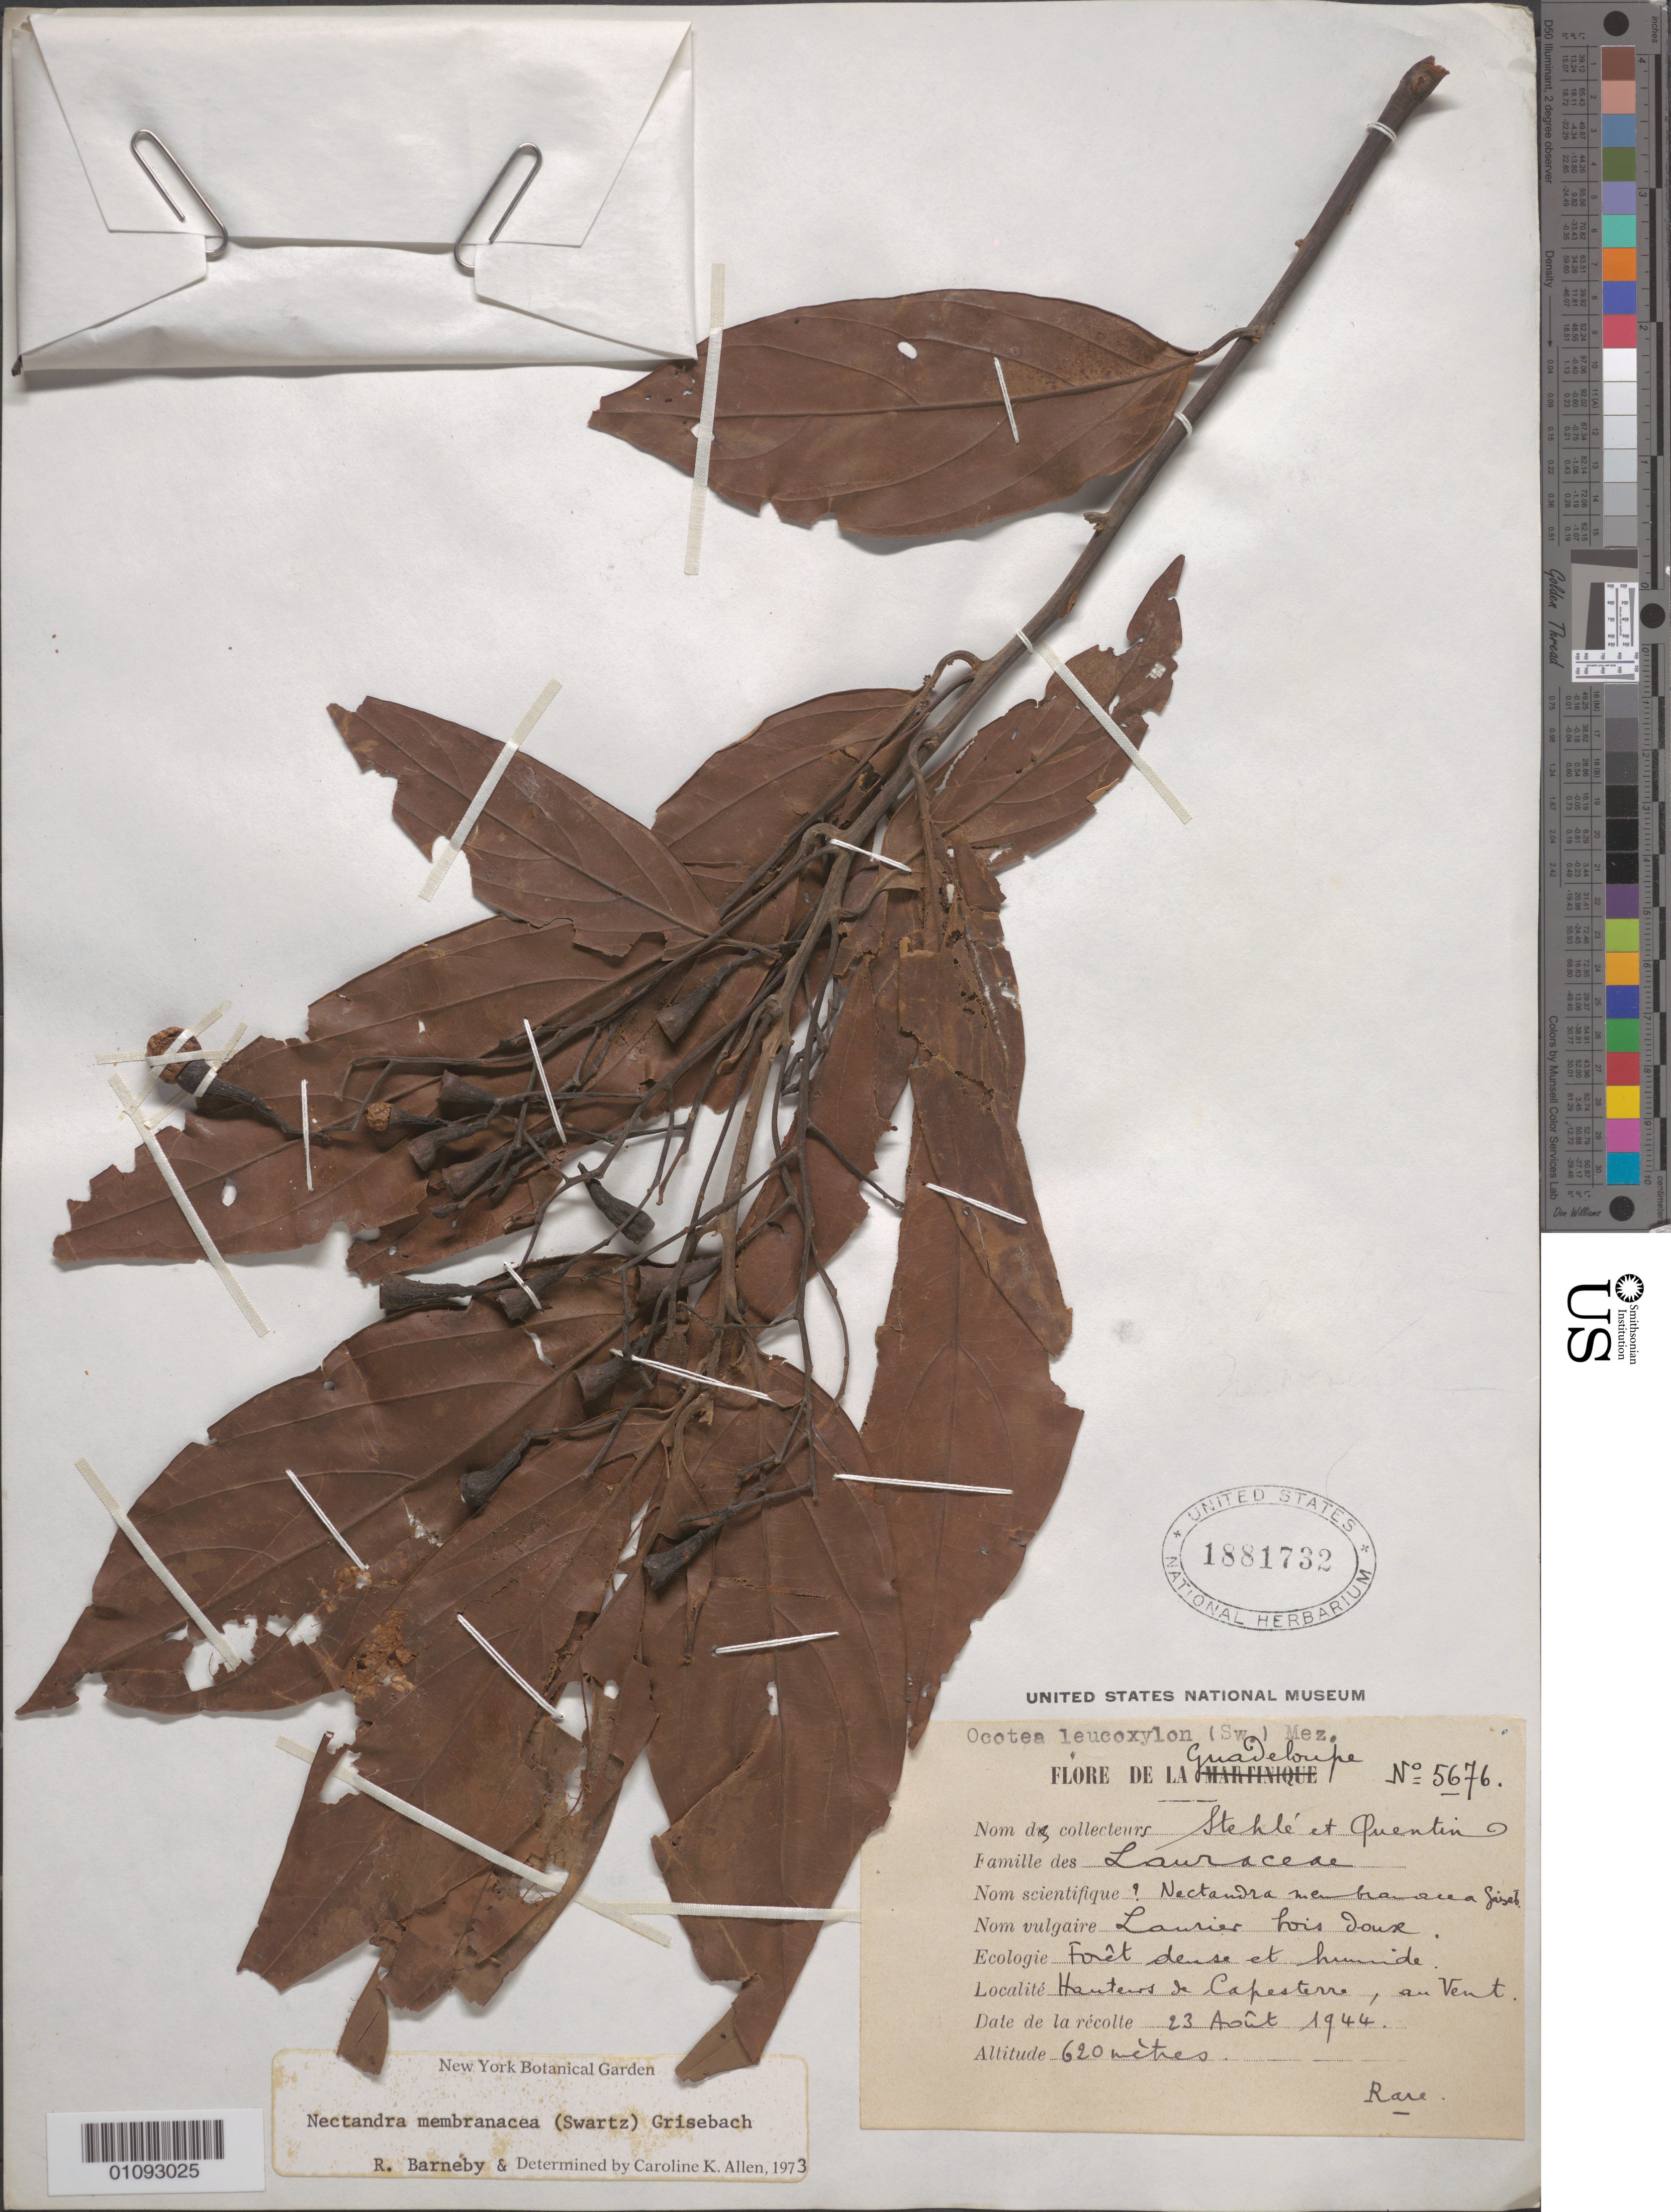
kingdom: Plantae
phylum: Tracheophyta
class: Magnoliopsida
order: Laurales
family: Lauraceae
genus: Nectandra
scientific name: Nectandra membranacea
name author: (Sw.) Griseb.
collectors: H. Stehlé & R. Quentin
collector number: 5676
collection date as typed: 23 Aug 1944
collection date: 1944-08-23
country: Guadeloupe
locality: Capesterre.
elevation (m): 620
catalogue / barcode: US 1881732